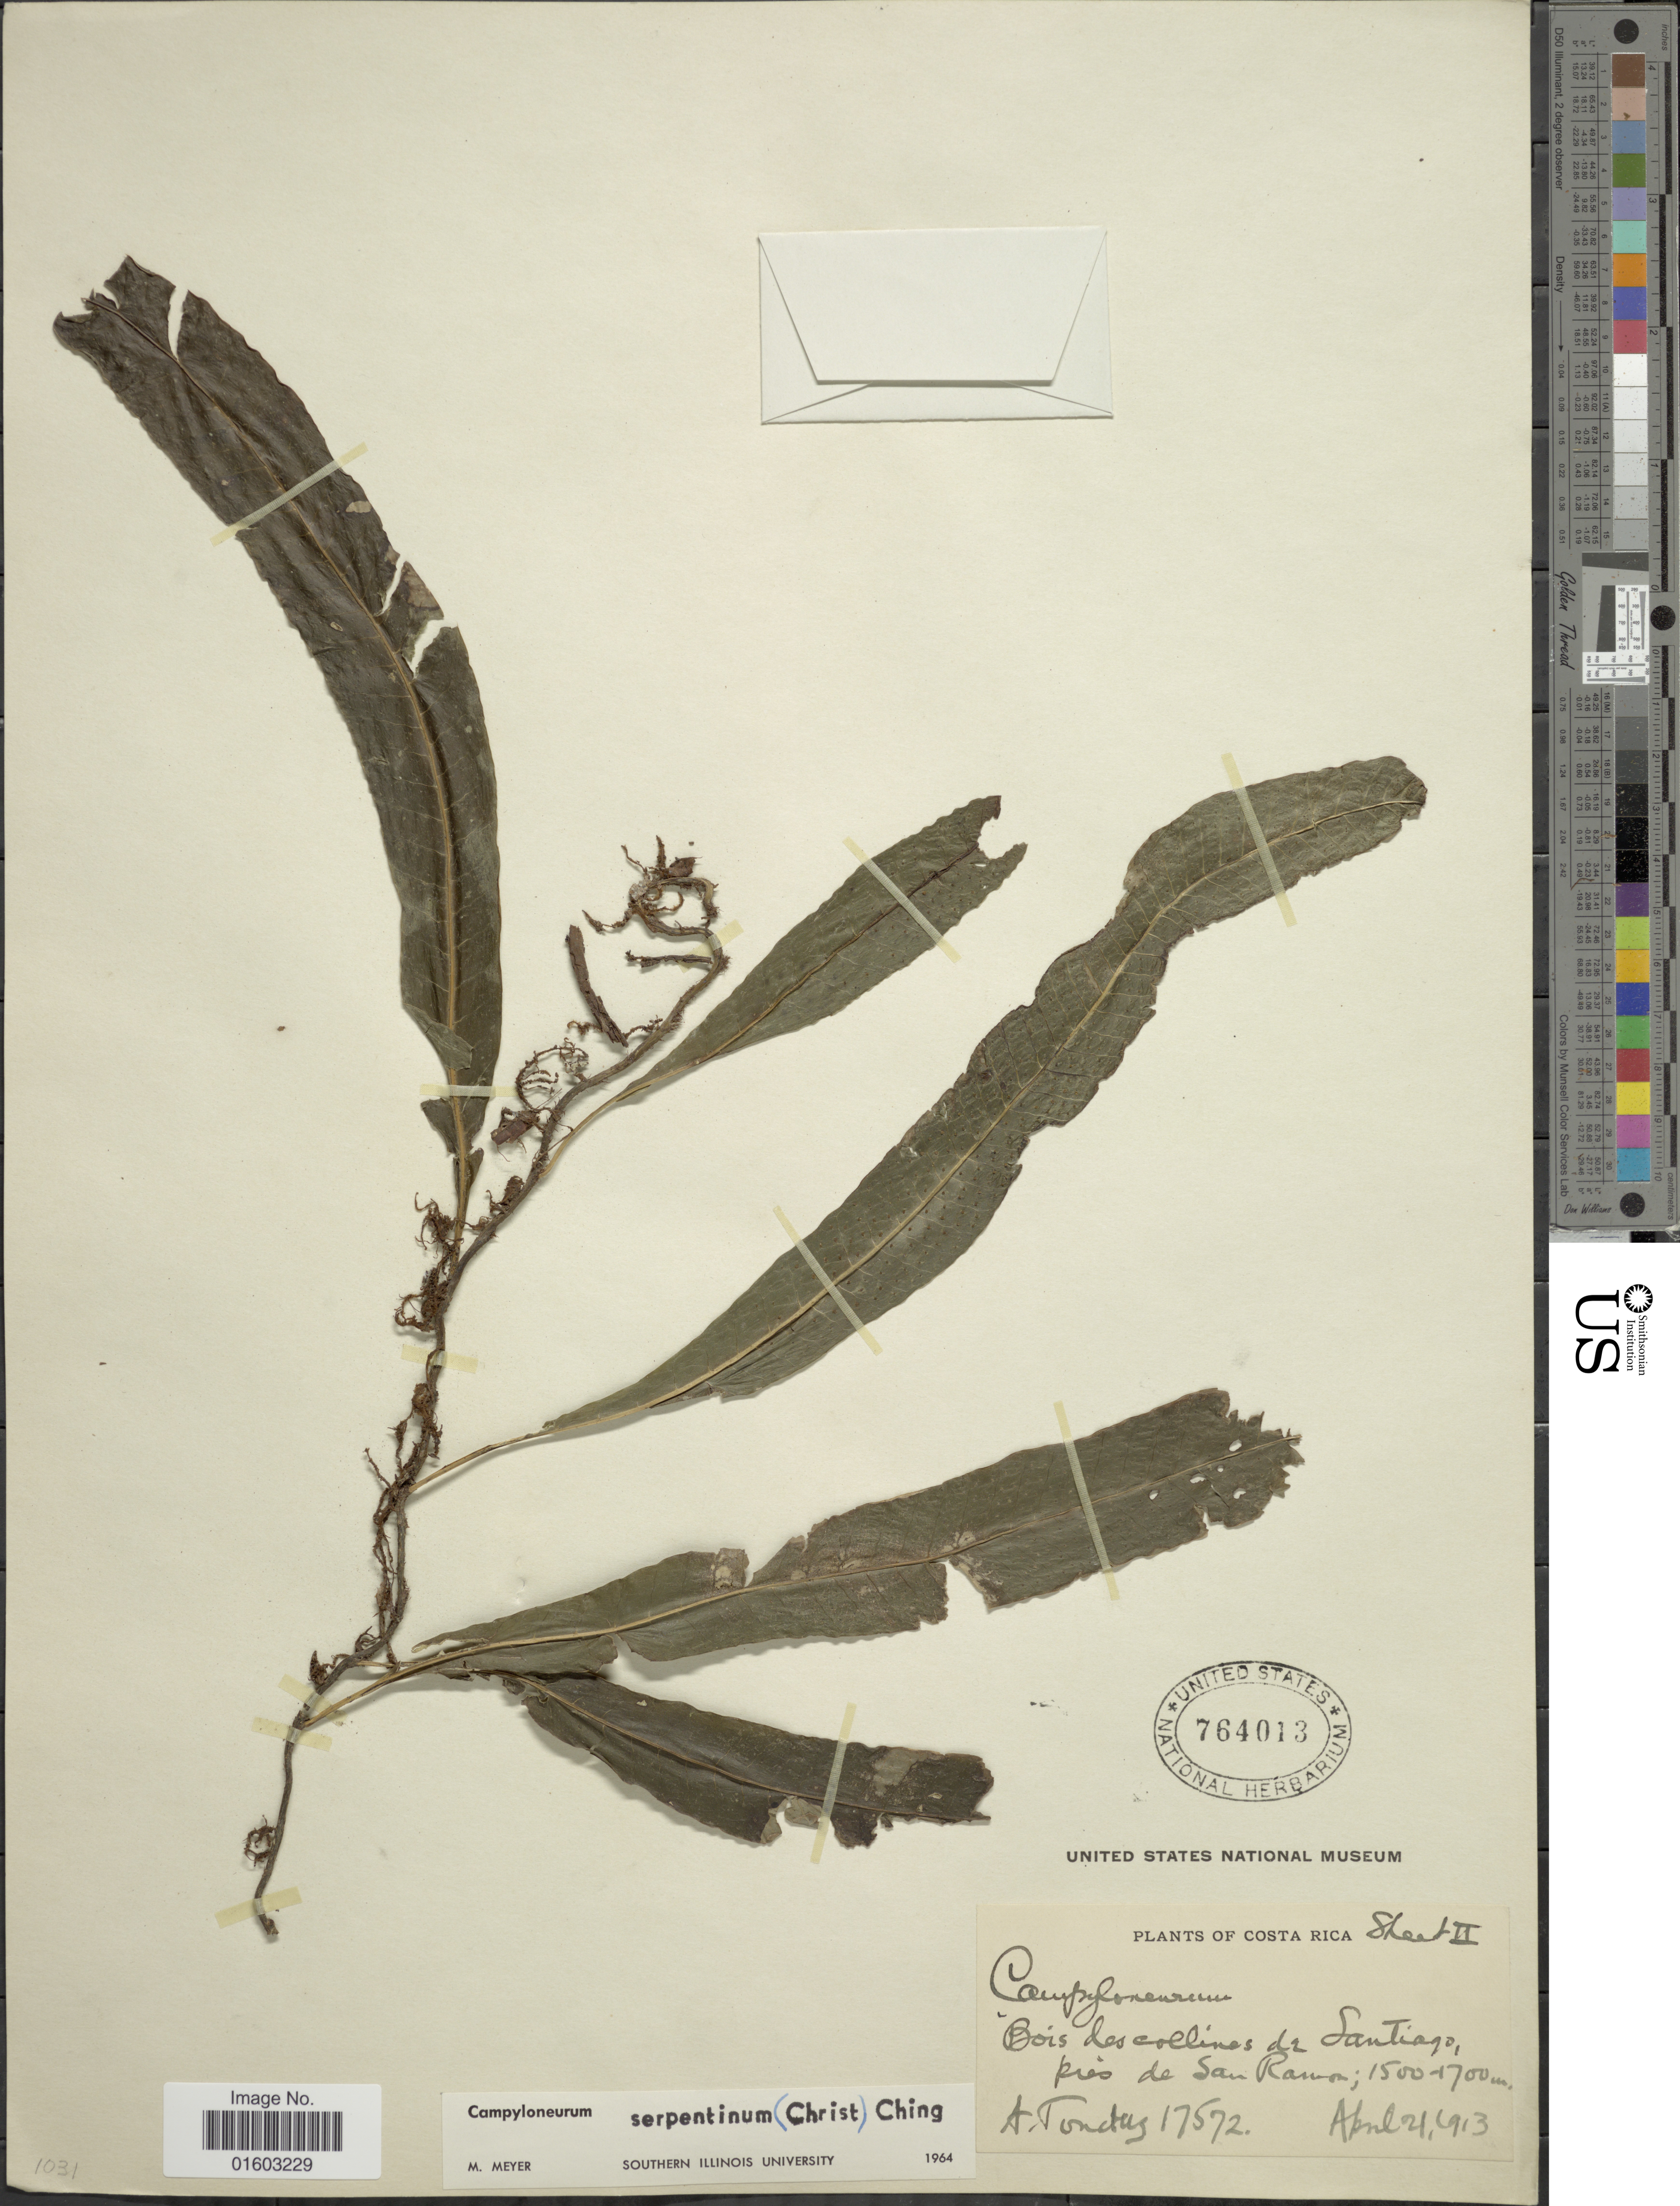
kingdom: Plantae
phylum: Tracheophyta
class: Polypodiopsida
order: Polypodiales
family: Polypodiaceae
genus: Campyloneurum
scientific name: Campyloneurum serpentinum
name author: (Christ) Ching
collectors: A. Tonduz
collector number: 17572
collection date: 1913-04-04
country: Costa Rica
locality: Bois des collines de Santiago pres San Ramon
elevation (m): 1500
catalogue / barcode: US 764013